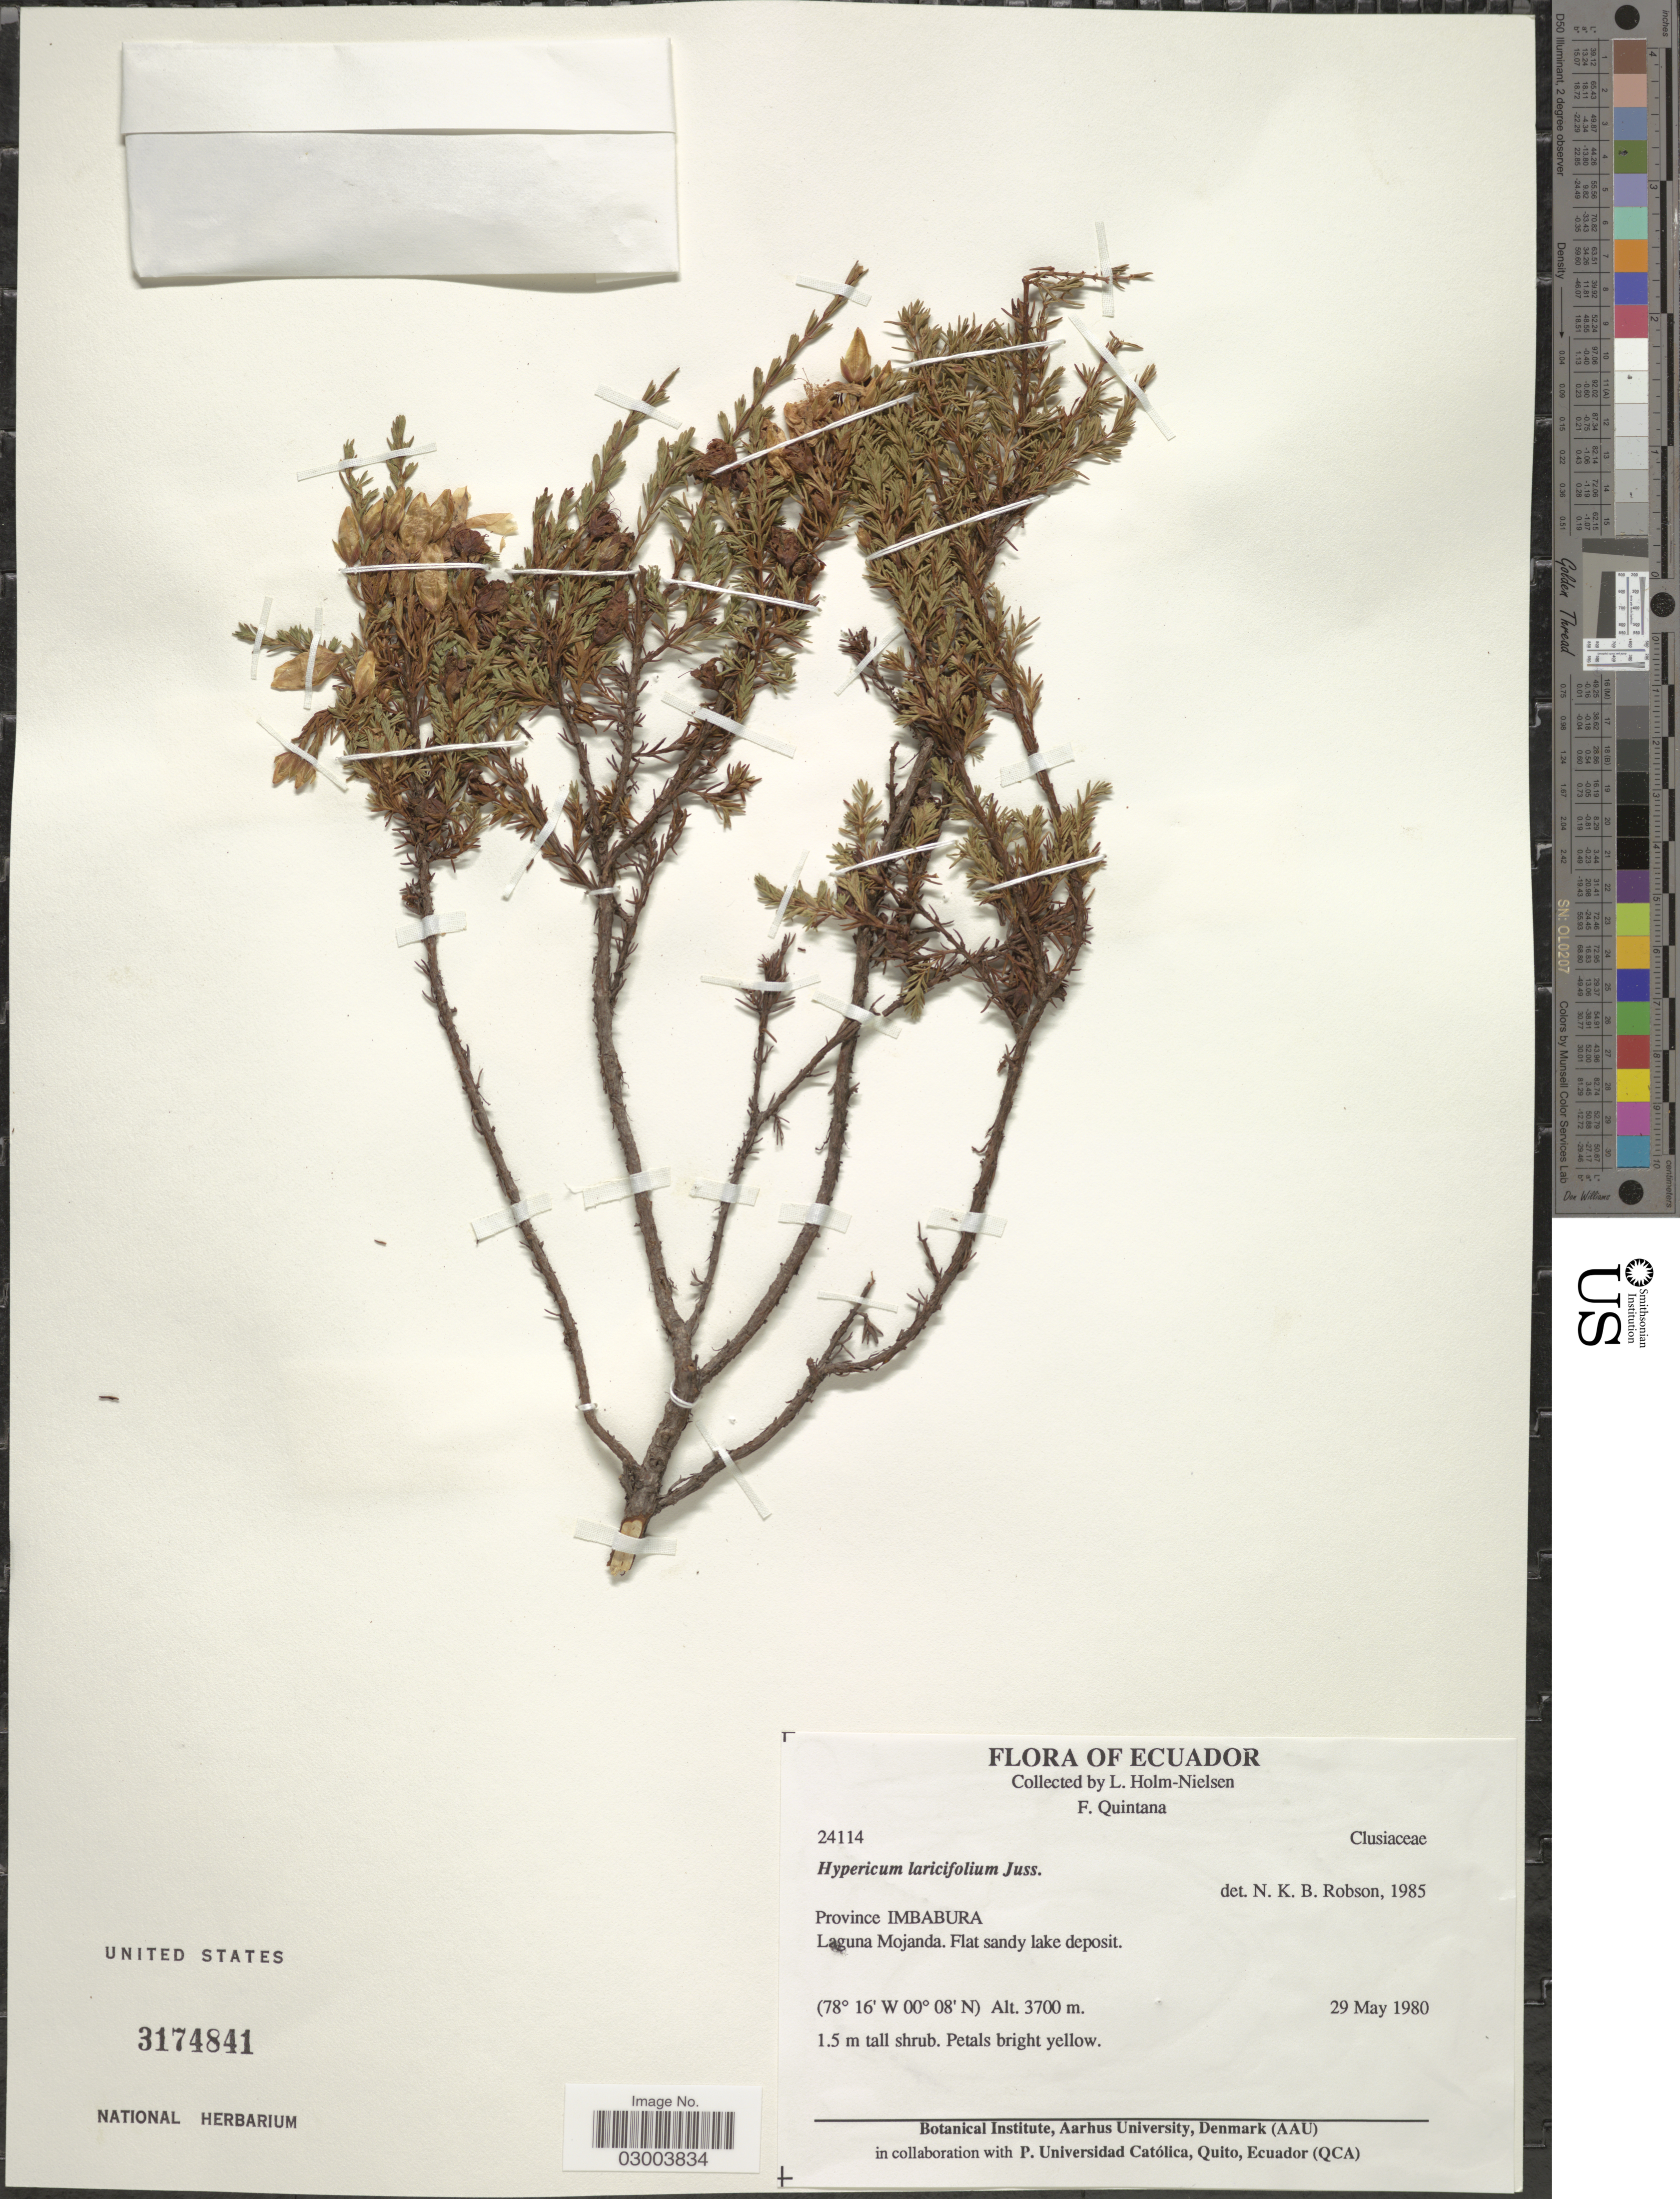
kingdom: Plantae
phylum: Tracheophyta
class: Magnoliopsida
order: Malpighiales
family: Hypericaceae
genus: Hypericum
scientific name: Hypericum laricifolium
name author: Juss.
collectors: L. Holm-Nielsen & F. Quintana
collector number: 24114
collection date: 1980-05-29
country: Ecuador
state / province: Imbabura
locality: Laguna Mojanda.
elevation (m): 3700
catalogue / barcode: US 3174841